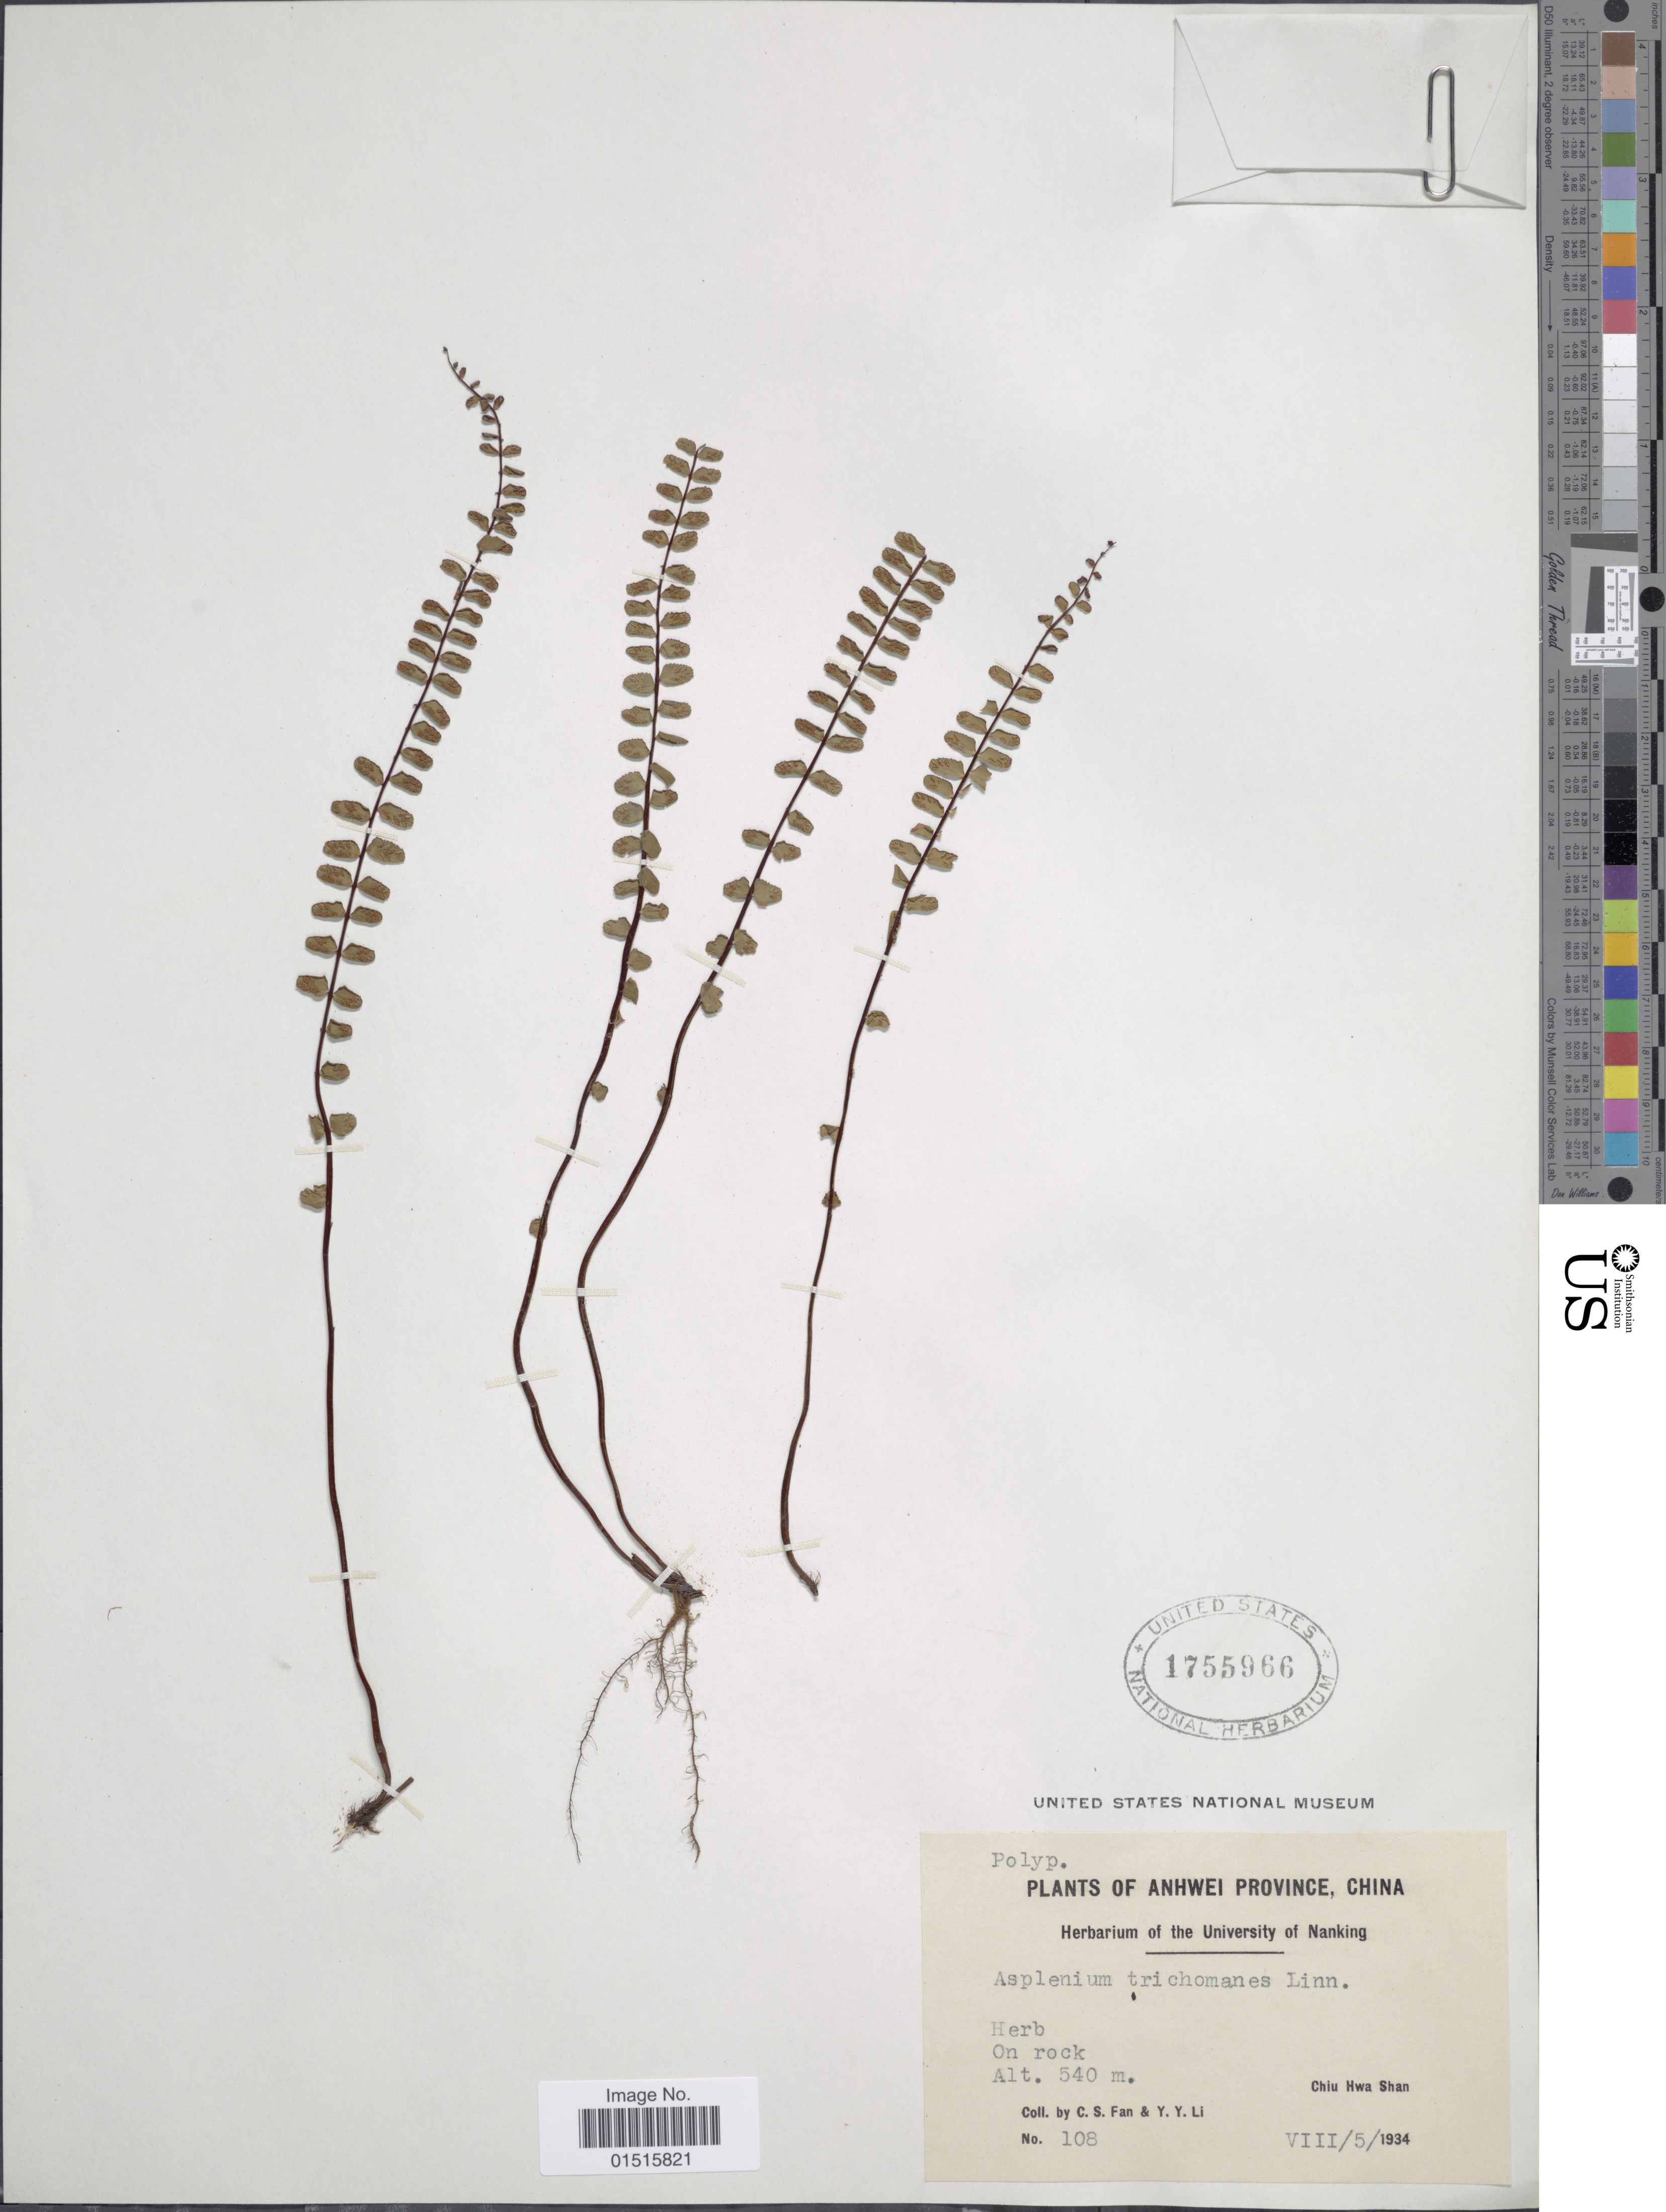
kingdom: Plantae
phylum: Tracheophyta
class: Polypodiopsida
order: Polypodiales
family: Aspleniaceae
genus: Asplenium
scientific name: Asplenium trichomanes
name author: L.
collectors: C. S. Fan & Y. Y. Li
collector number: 108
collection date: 1934-08-05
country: China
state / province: Anhui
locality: Chiu Hwa San. Anhwei Province.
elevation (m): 540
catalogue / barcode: US 1755966